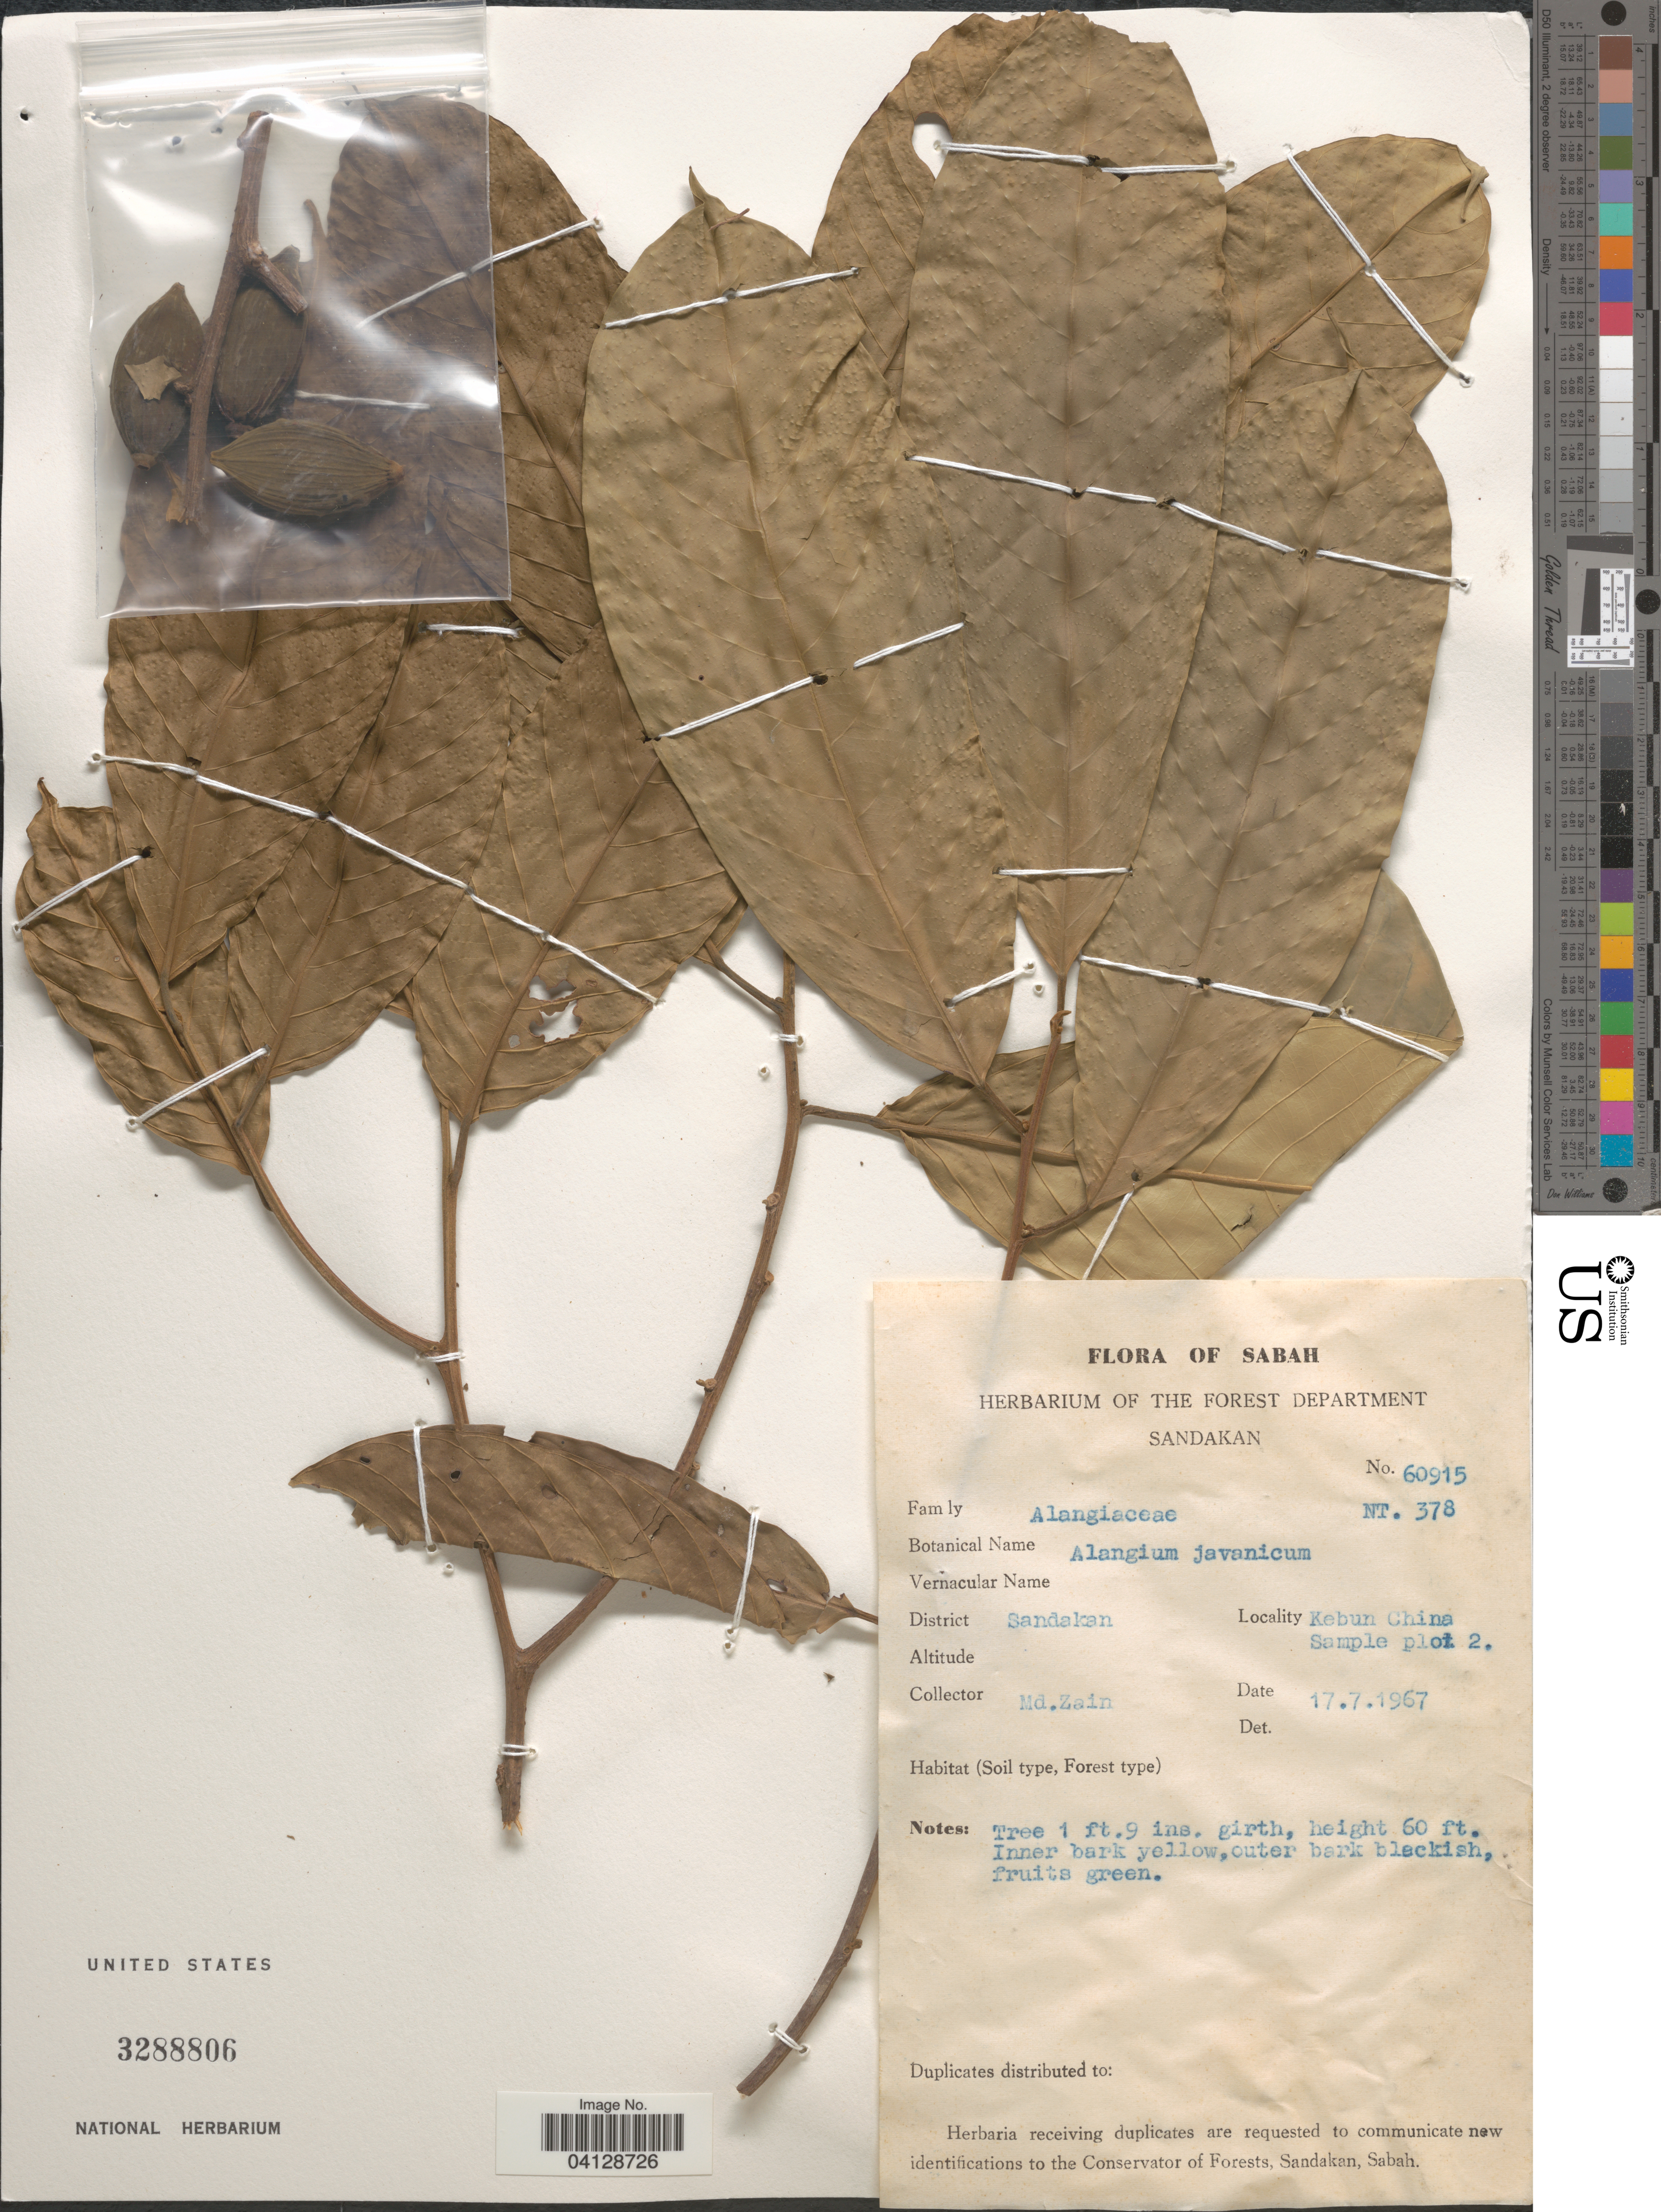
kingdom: Plantae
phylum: Tracheophyta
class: Magnoliopsida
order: Cornales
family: Cornaceae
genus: Alangium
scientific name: Alangium javanicum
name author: (Blume) Wangerin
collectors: Zain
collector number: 60915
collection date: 1967-07-17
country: Malaysia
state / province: Sabah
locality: District Sandakan. Kebun China Sample plot 2.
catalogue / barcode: US 3288806